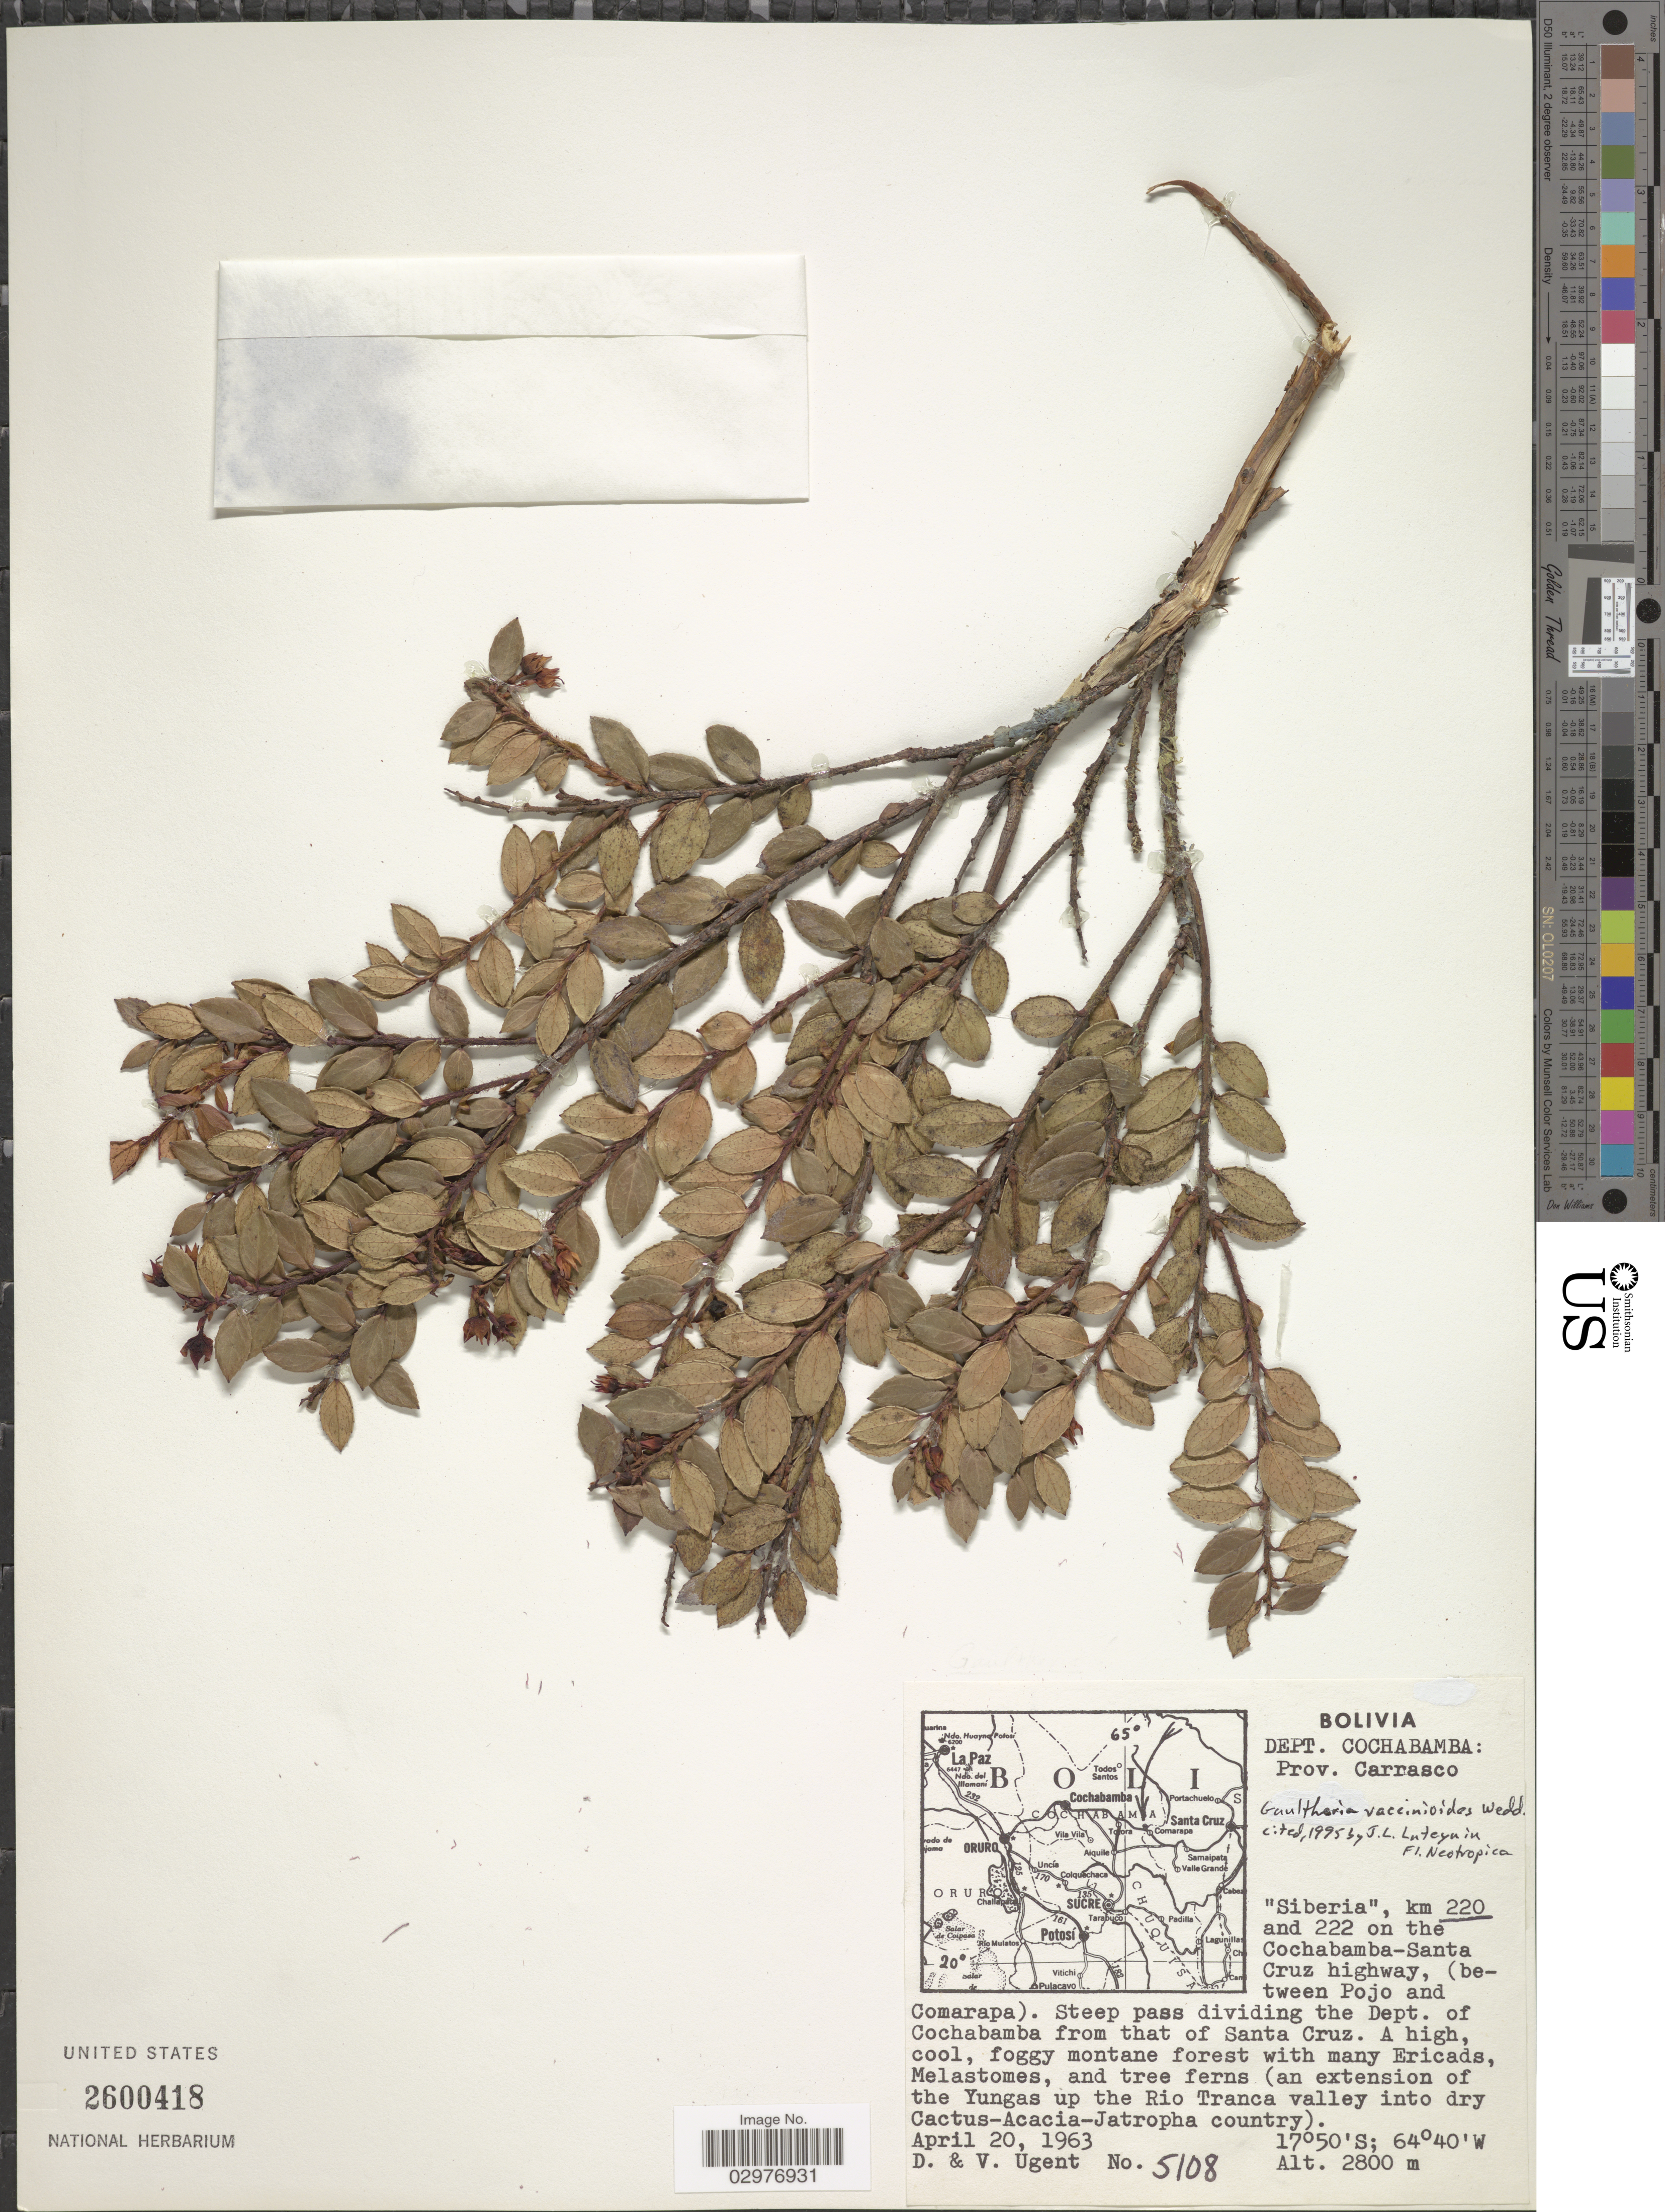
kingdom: Plantae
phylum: Tracheophyta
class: Magnoliopsida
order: Ericales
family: Ericaceae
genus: Gaultheria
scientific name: Gaultheria vaccinioides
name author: Wedd.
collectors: D. Ugent & V. Ugent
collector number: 5108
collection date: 1963-04-20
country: Bolivia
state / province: Cochabamba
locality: Dept. Cochabamba: Prov. Carrasco. "Ciberia", km 220 and 222 on the Cochabamba-Santa Cruz highway, (between Pojo and Comarapa). Steep pass dividing the Dept. of Cochabamba from that of Santa Cruz. (An extension of the Yungas up the Rio Tranca valley into dry Cactus-Acacia-Jatropha country).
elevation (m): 2800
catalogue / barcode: US 2600418